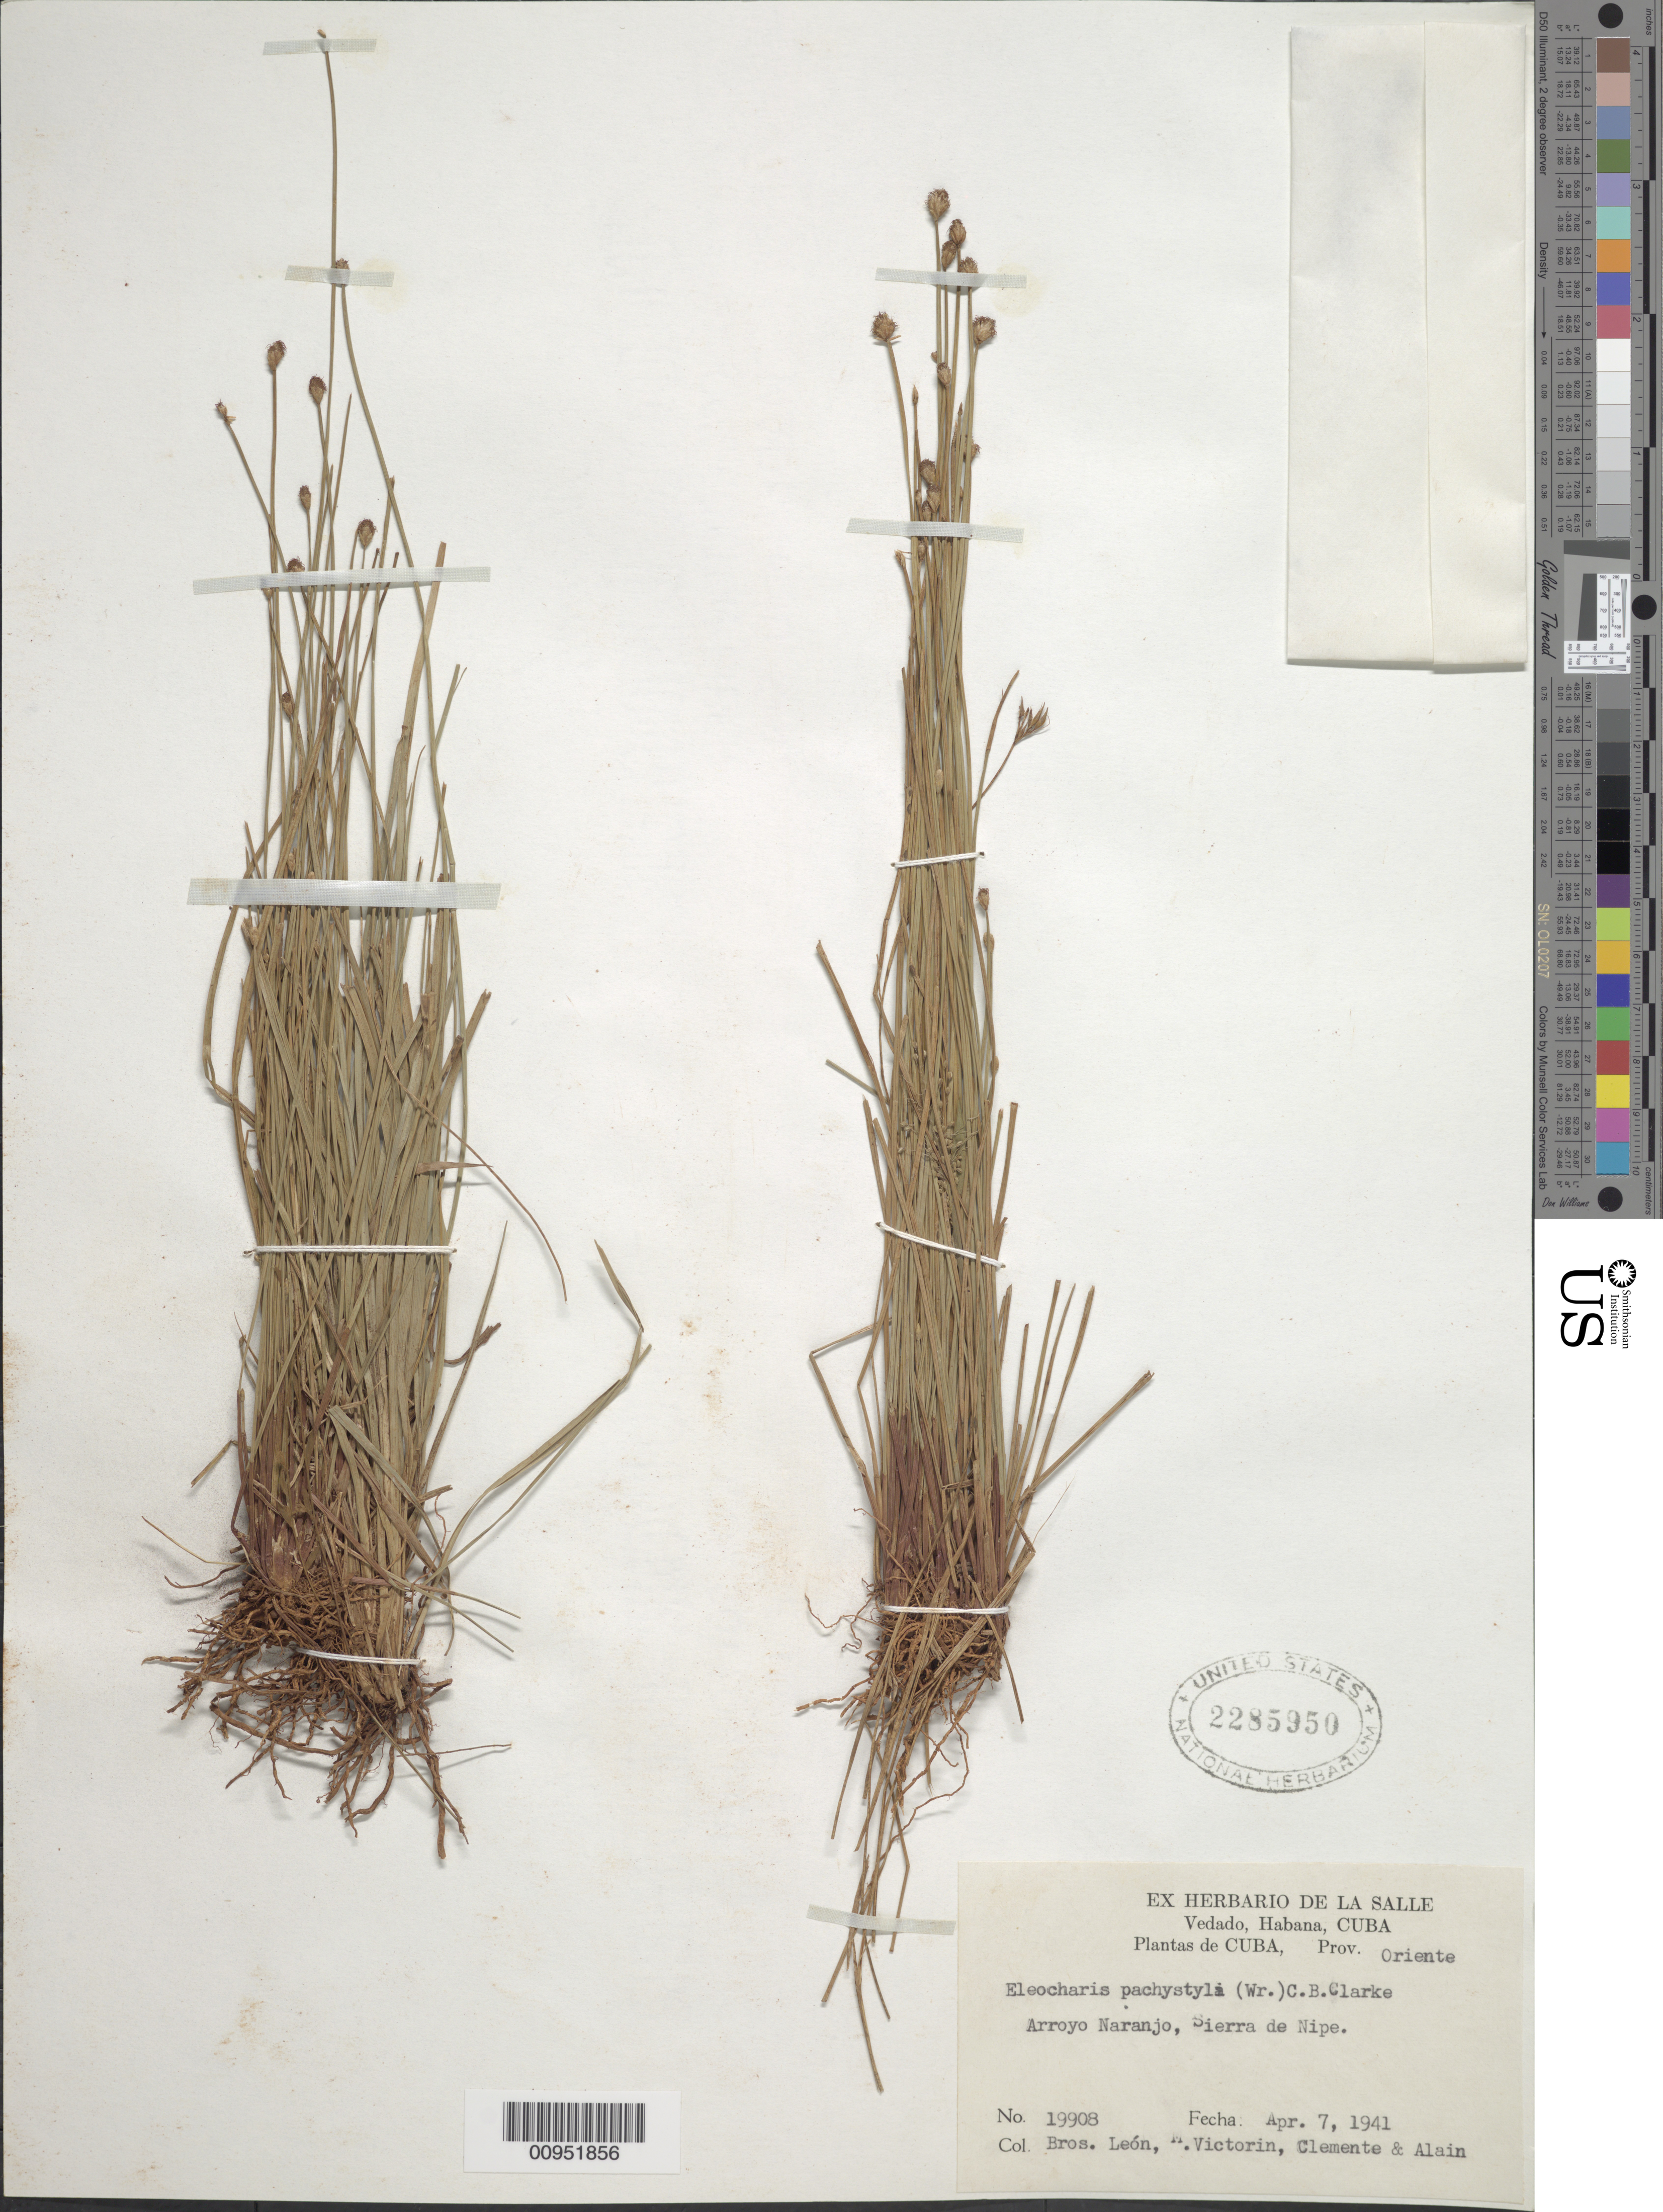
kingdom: Plantae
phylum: Tracheophyta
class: Liliopsida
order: Poales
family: Cyperaceae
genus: Eleocharis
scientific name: Eleocharis pachystyla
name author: (C. Wright) C.B. Clarke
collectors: Bro. León, F. Victorin, Bro. Clemente & A. H. Liogier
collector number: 19908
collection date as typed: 07 Apr 1941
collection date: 1941-04-07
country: Cuba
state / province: Holguín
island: Cuba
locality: Arroyo Naranjo, Sierra de Nipe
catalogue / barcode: US 2285950